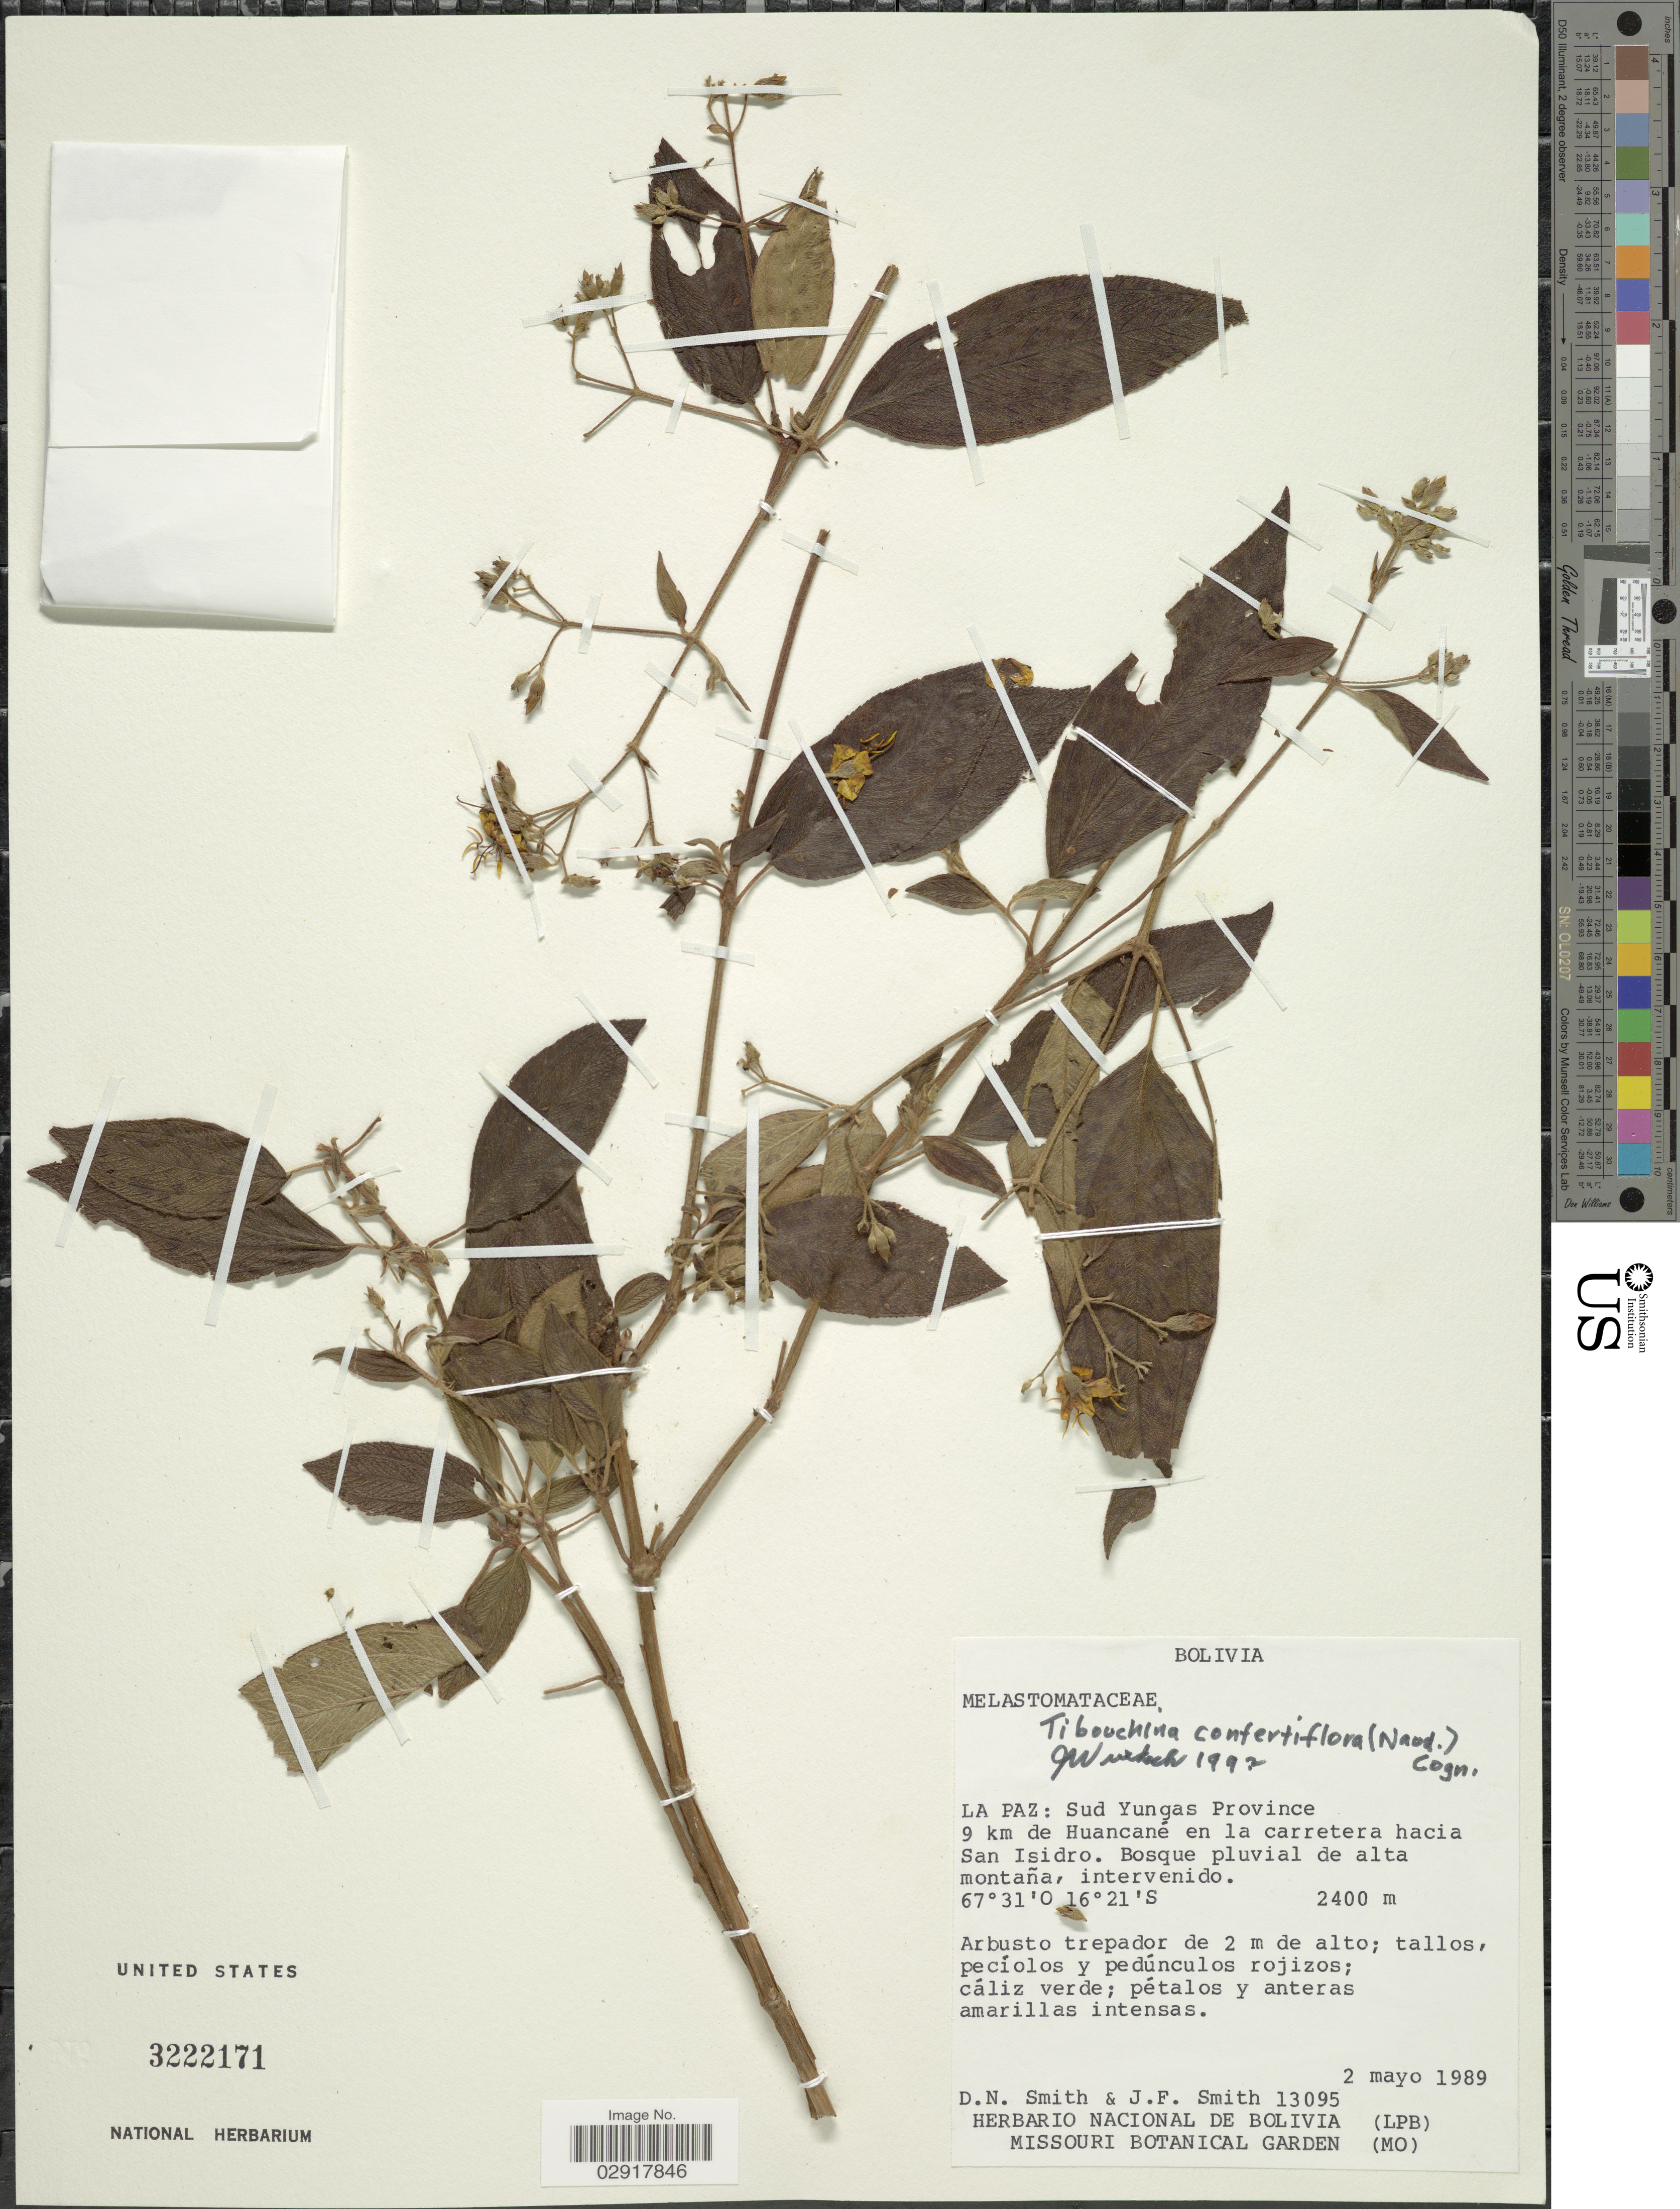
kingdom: Plantae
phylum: Tracheophyta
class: Magnoliopsida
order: Myrtales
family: Melastomataceae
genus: Chaetogastra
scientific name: Chaetogastra confertiflora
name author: (Naudin) P.J.F. Guim. & Michelang.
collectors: D. Smith & J. Smith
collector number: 13095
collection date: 1989-05-02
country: Bolivia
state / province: La Paz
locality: Sud Yungas Province 9 km de Huancané en la carretera hacia San Isidro. Bosque pluvial de alta montaña, intervenido.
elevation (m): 2400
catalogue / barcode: US 3222171